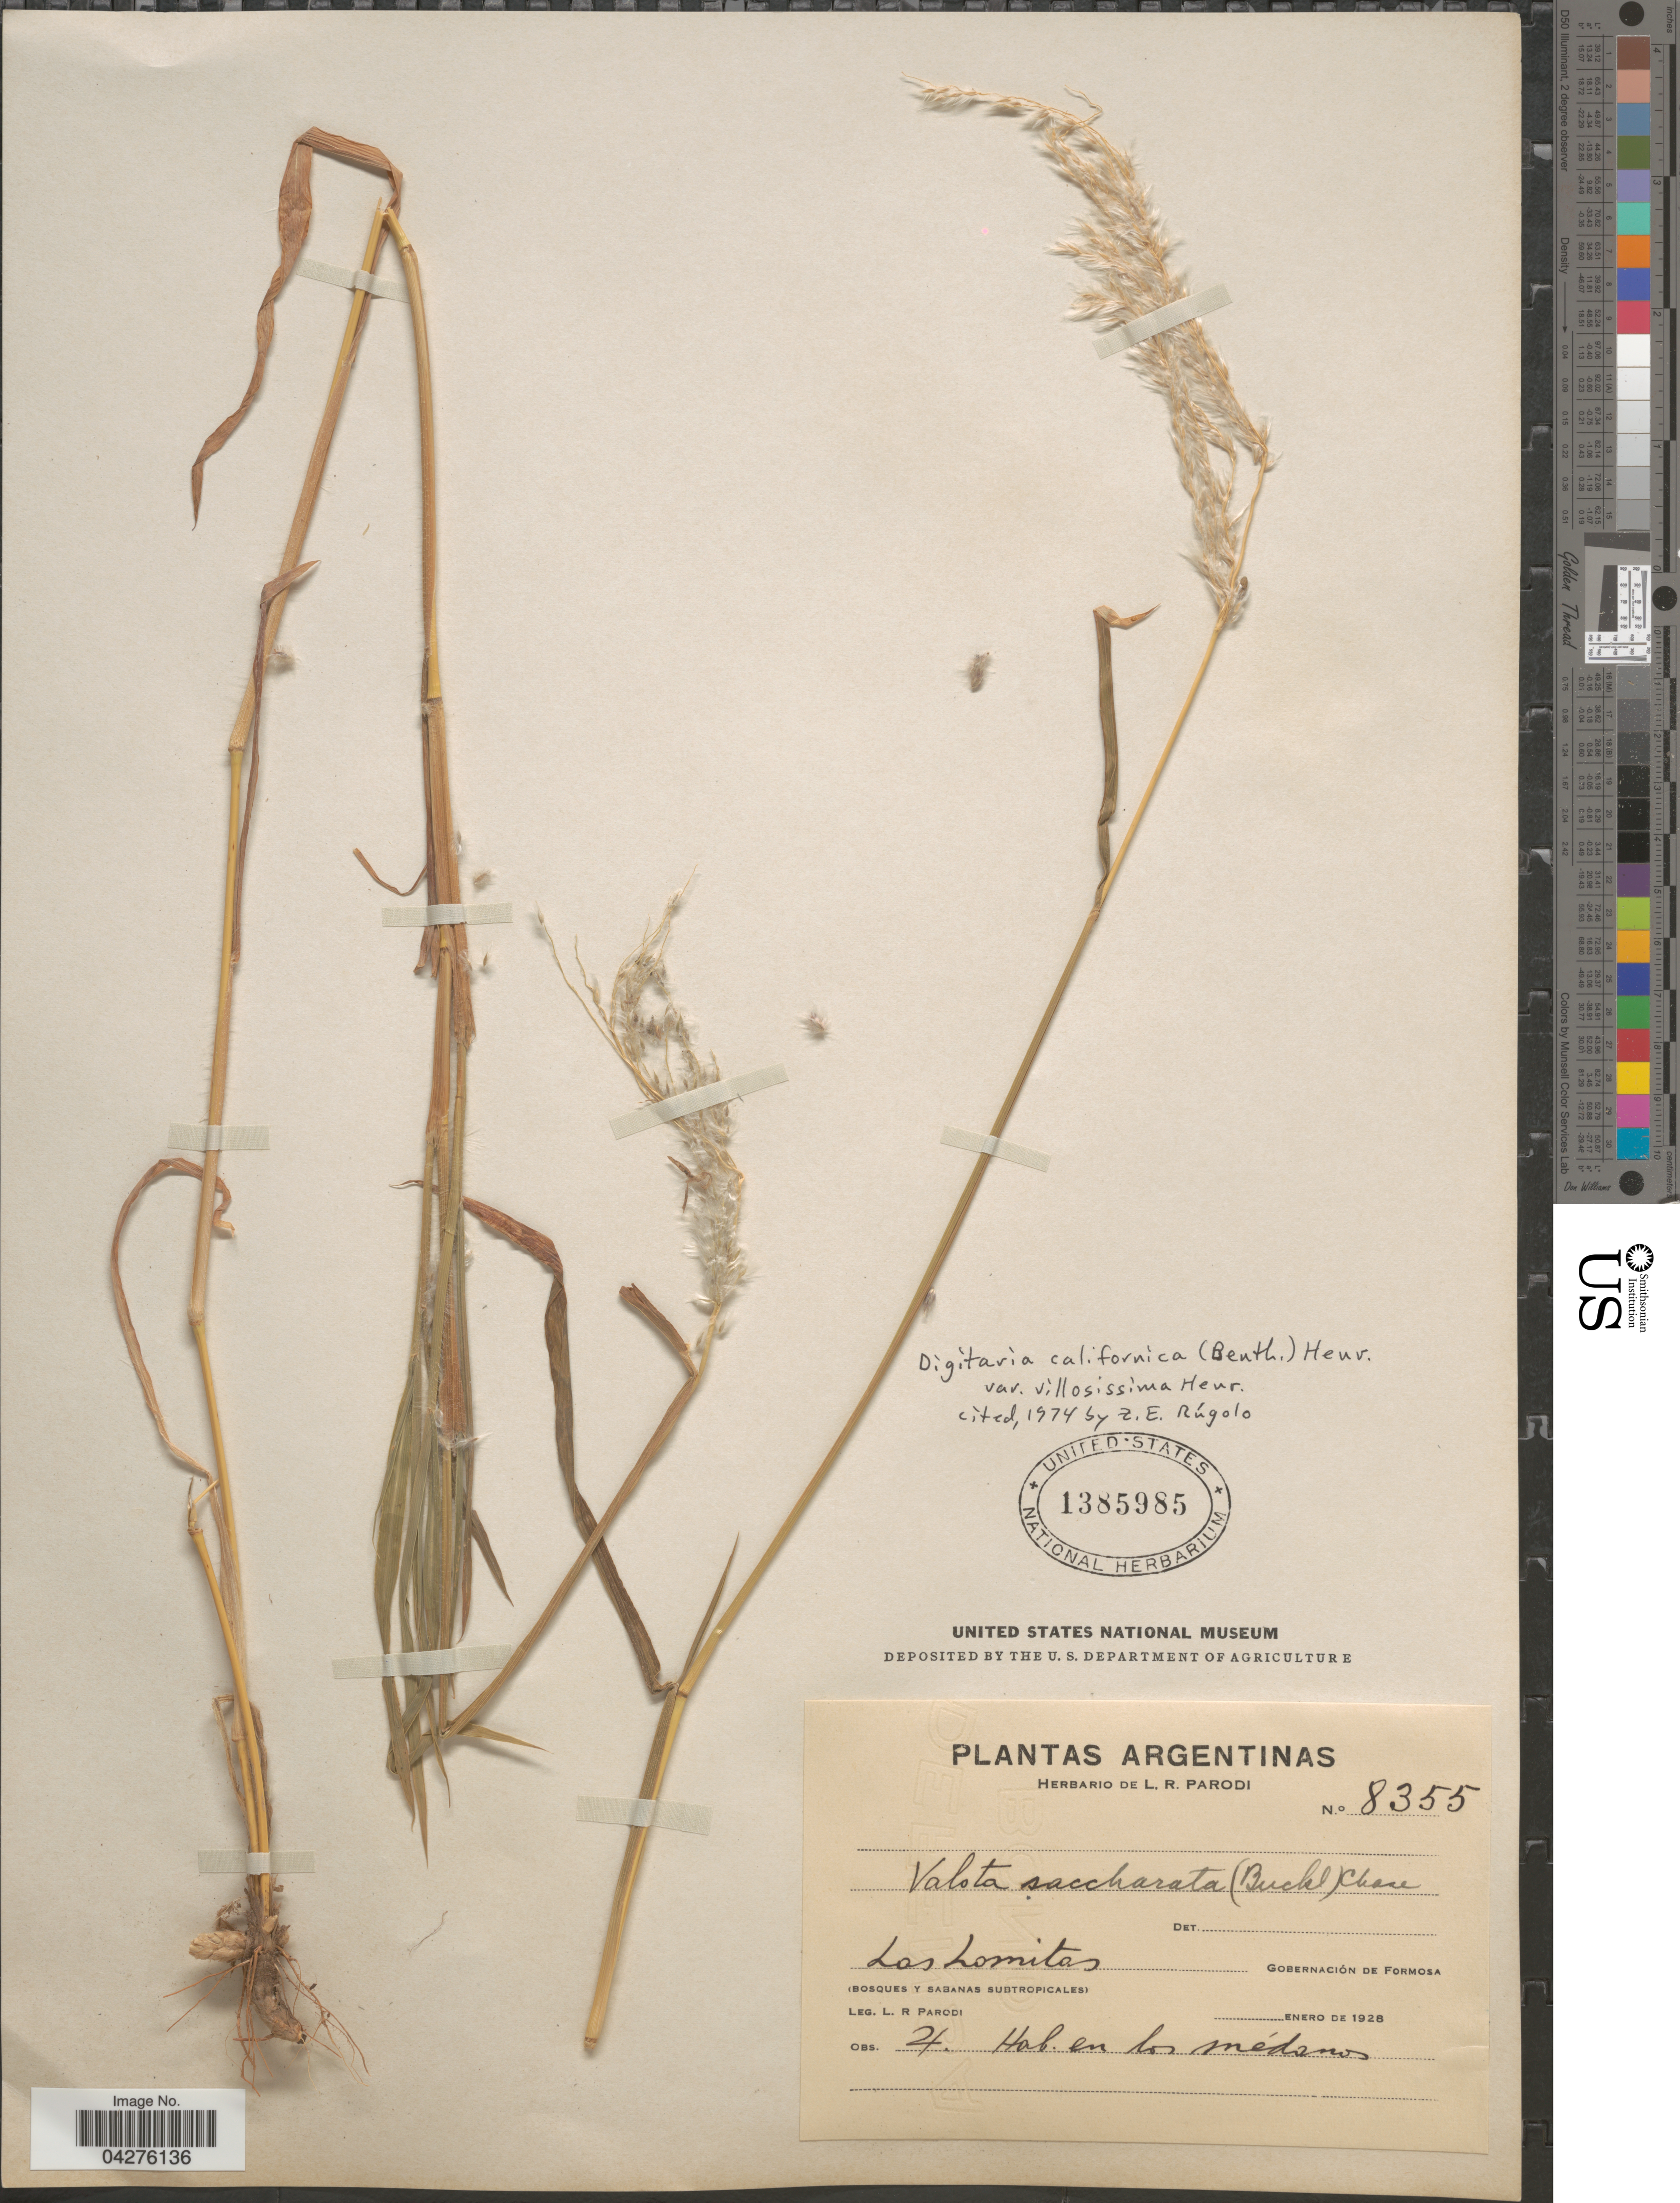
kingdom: Plantae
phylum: Tracheophyta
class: Liliopsida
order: Poales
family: Poaceae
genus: Digitaria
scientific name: Digitaria californica var. villosissima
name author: Henr.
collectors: L. R. Parodi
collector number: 8355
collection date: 1928-01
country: Argentina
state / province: Formosa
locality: Las Lomitas. Gobernación de Formosa.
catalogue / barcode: US 1385985